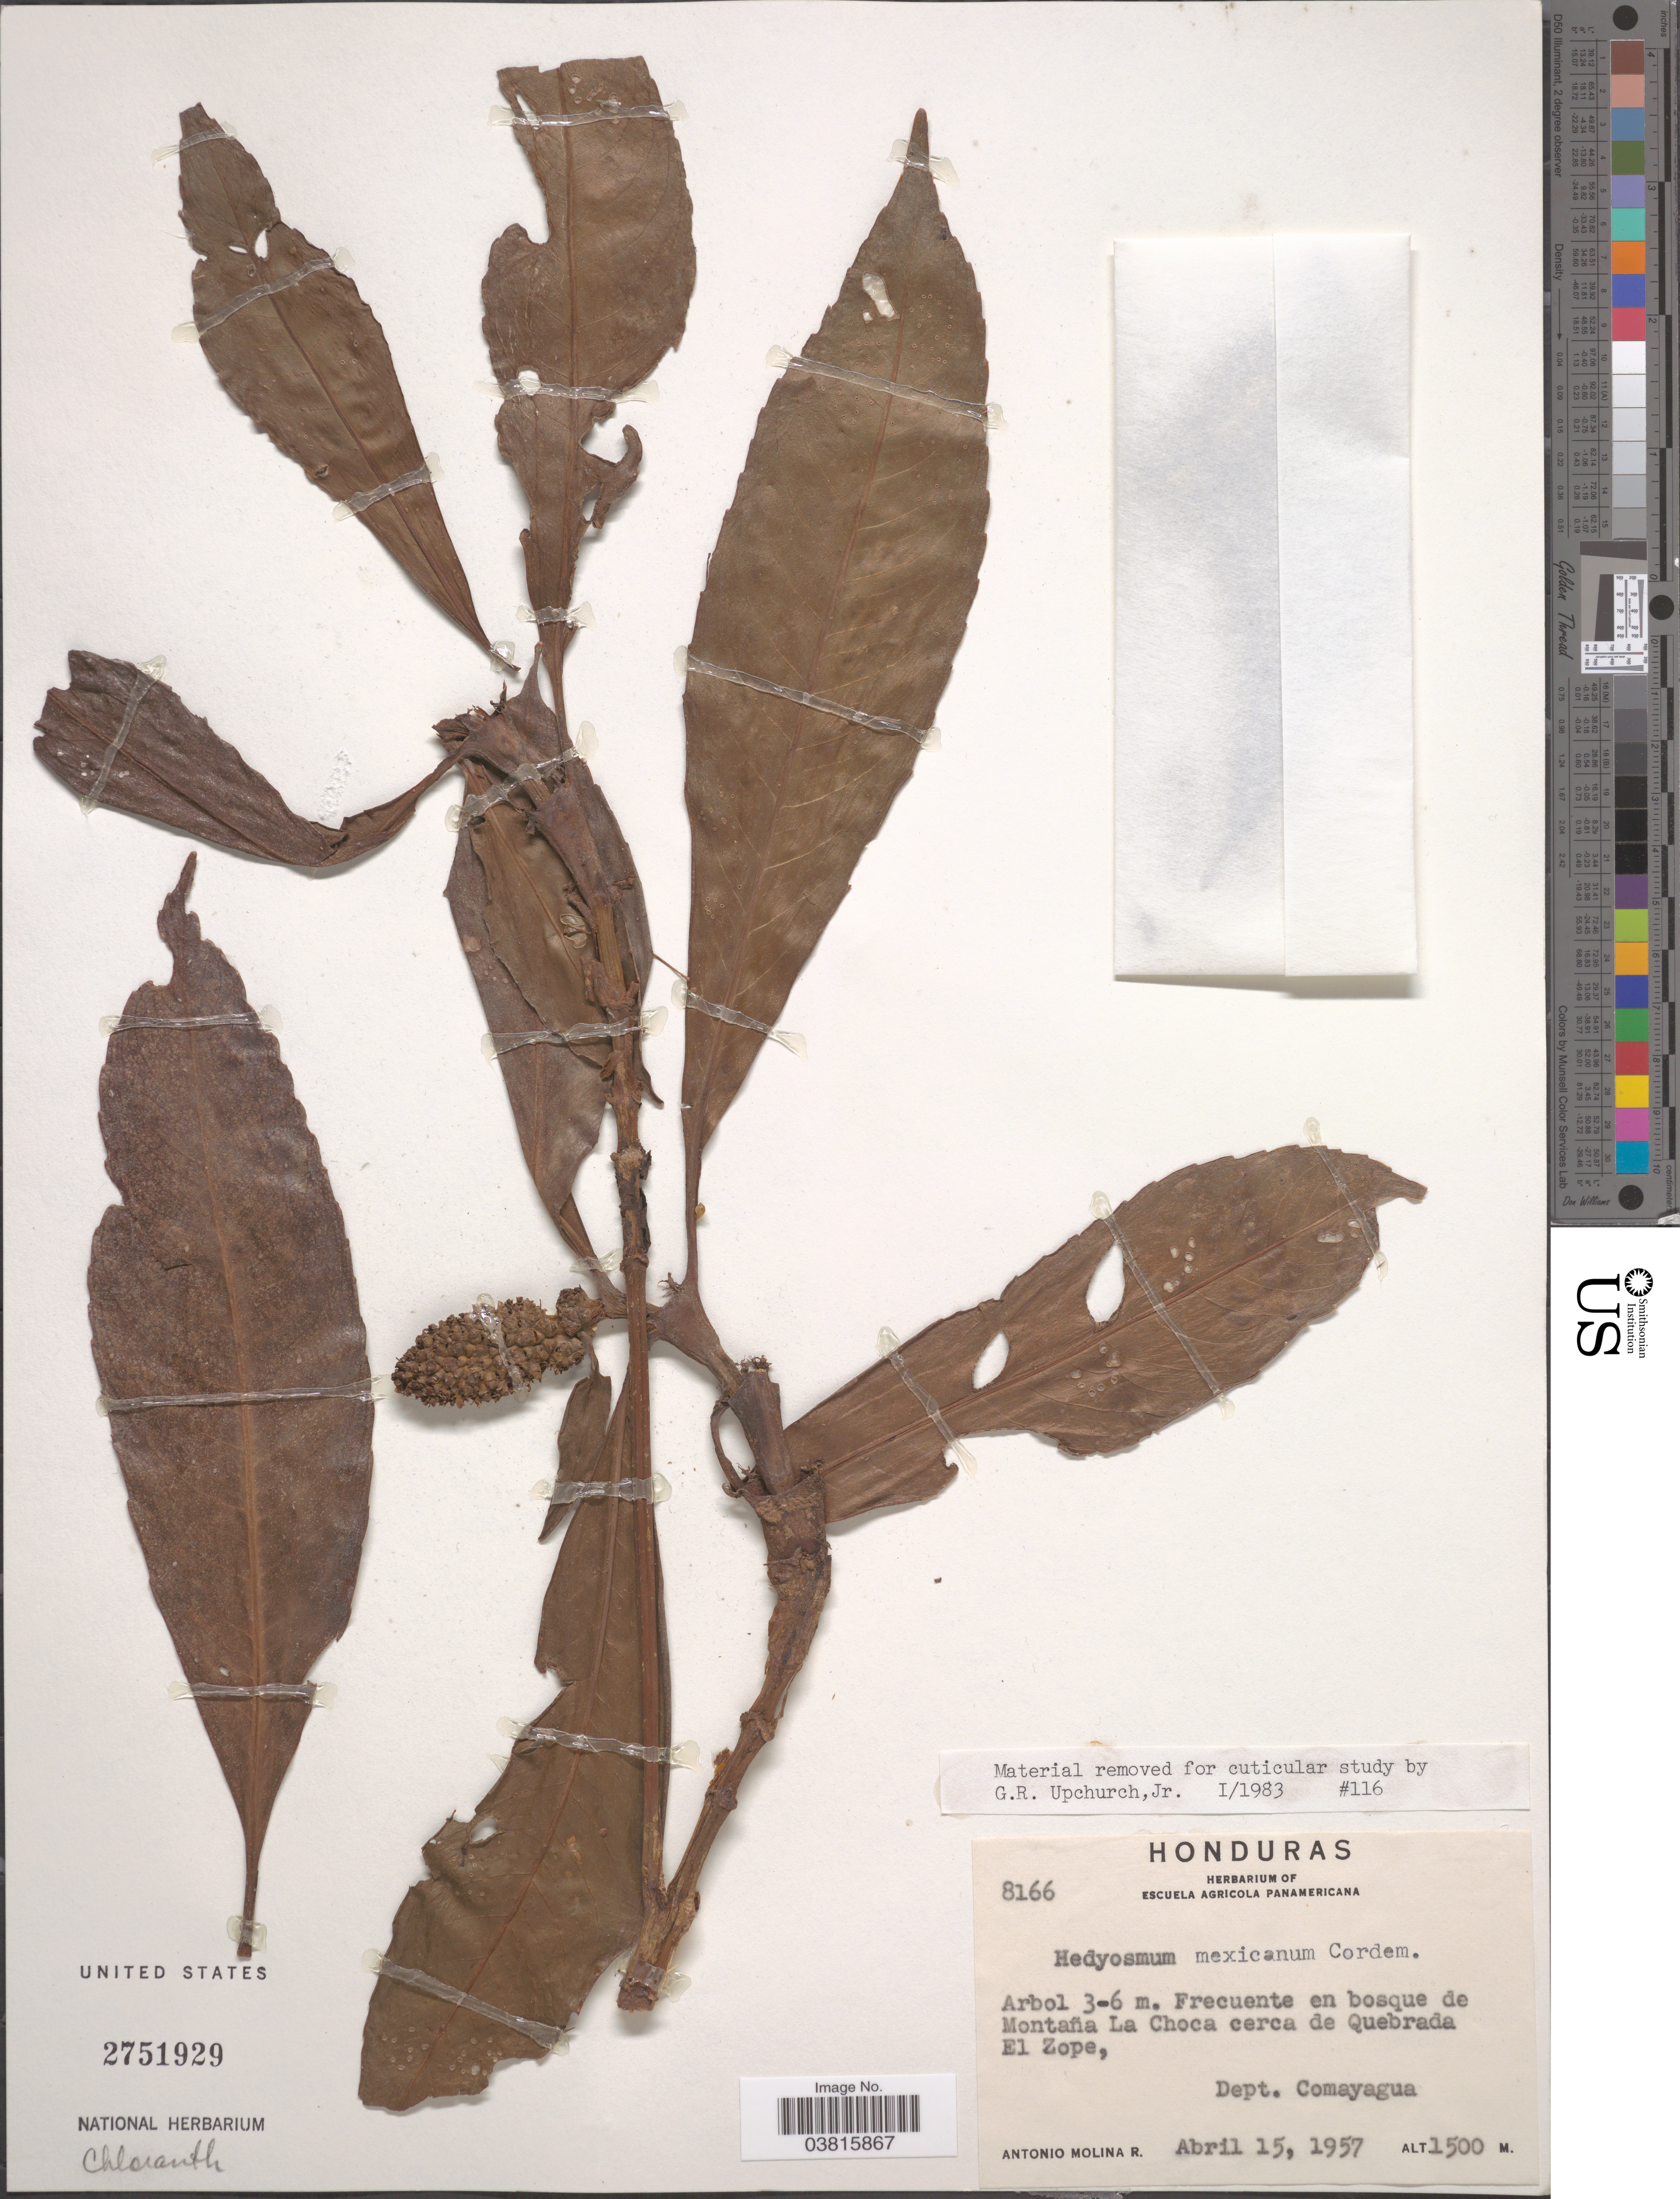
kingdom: Plantae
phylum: Tracheophyta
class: Magnoliopsida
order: Chloranthales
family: Chloranthaceae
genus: Hedyosmum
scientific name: Hedyosmum artocarpus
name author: Solms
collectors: A. Molina R.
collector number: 8166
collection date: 1957-04-15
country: Honduras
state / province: Comayagua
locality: Frecuente en bosque de Montaña La Choca cerca de Quebrada El Zope, Dept. Comayagua.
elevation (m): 1500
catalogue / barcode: US 2751929